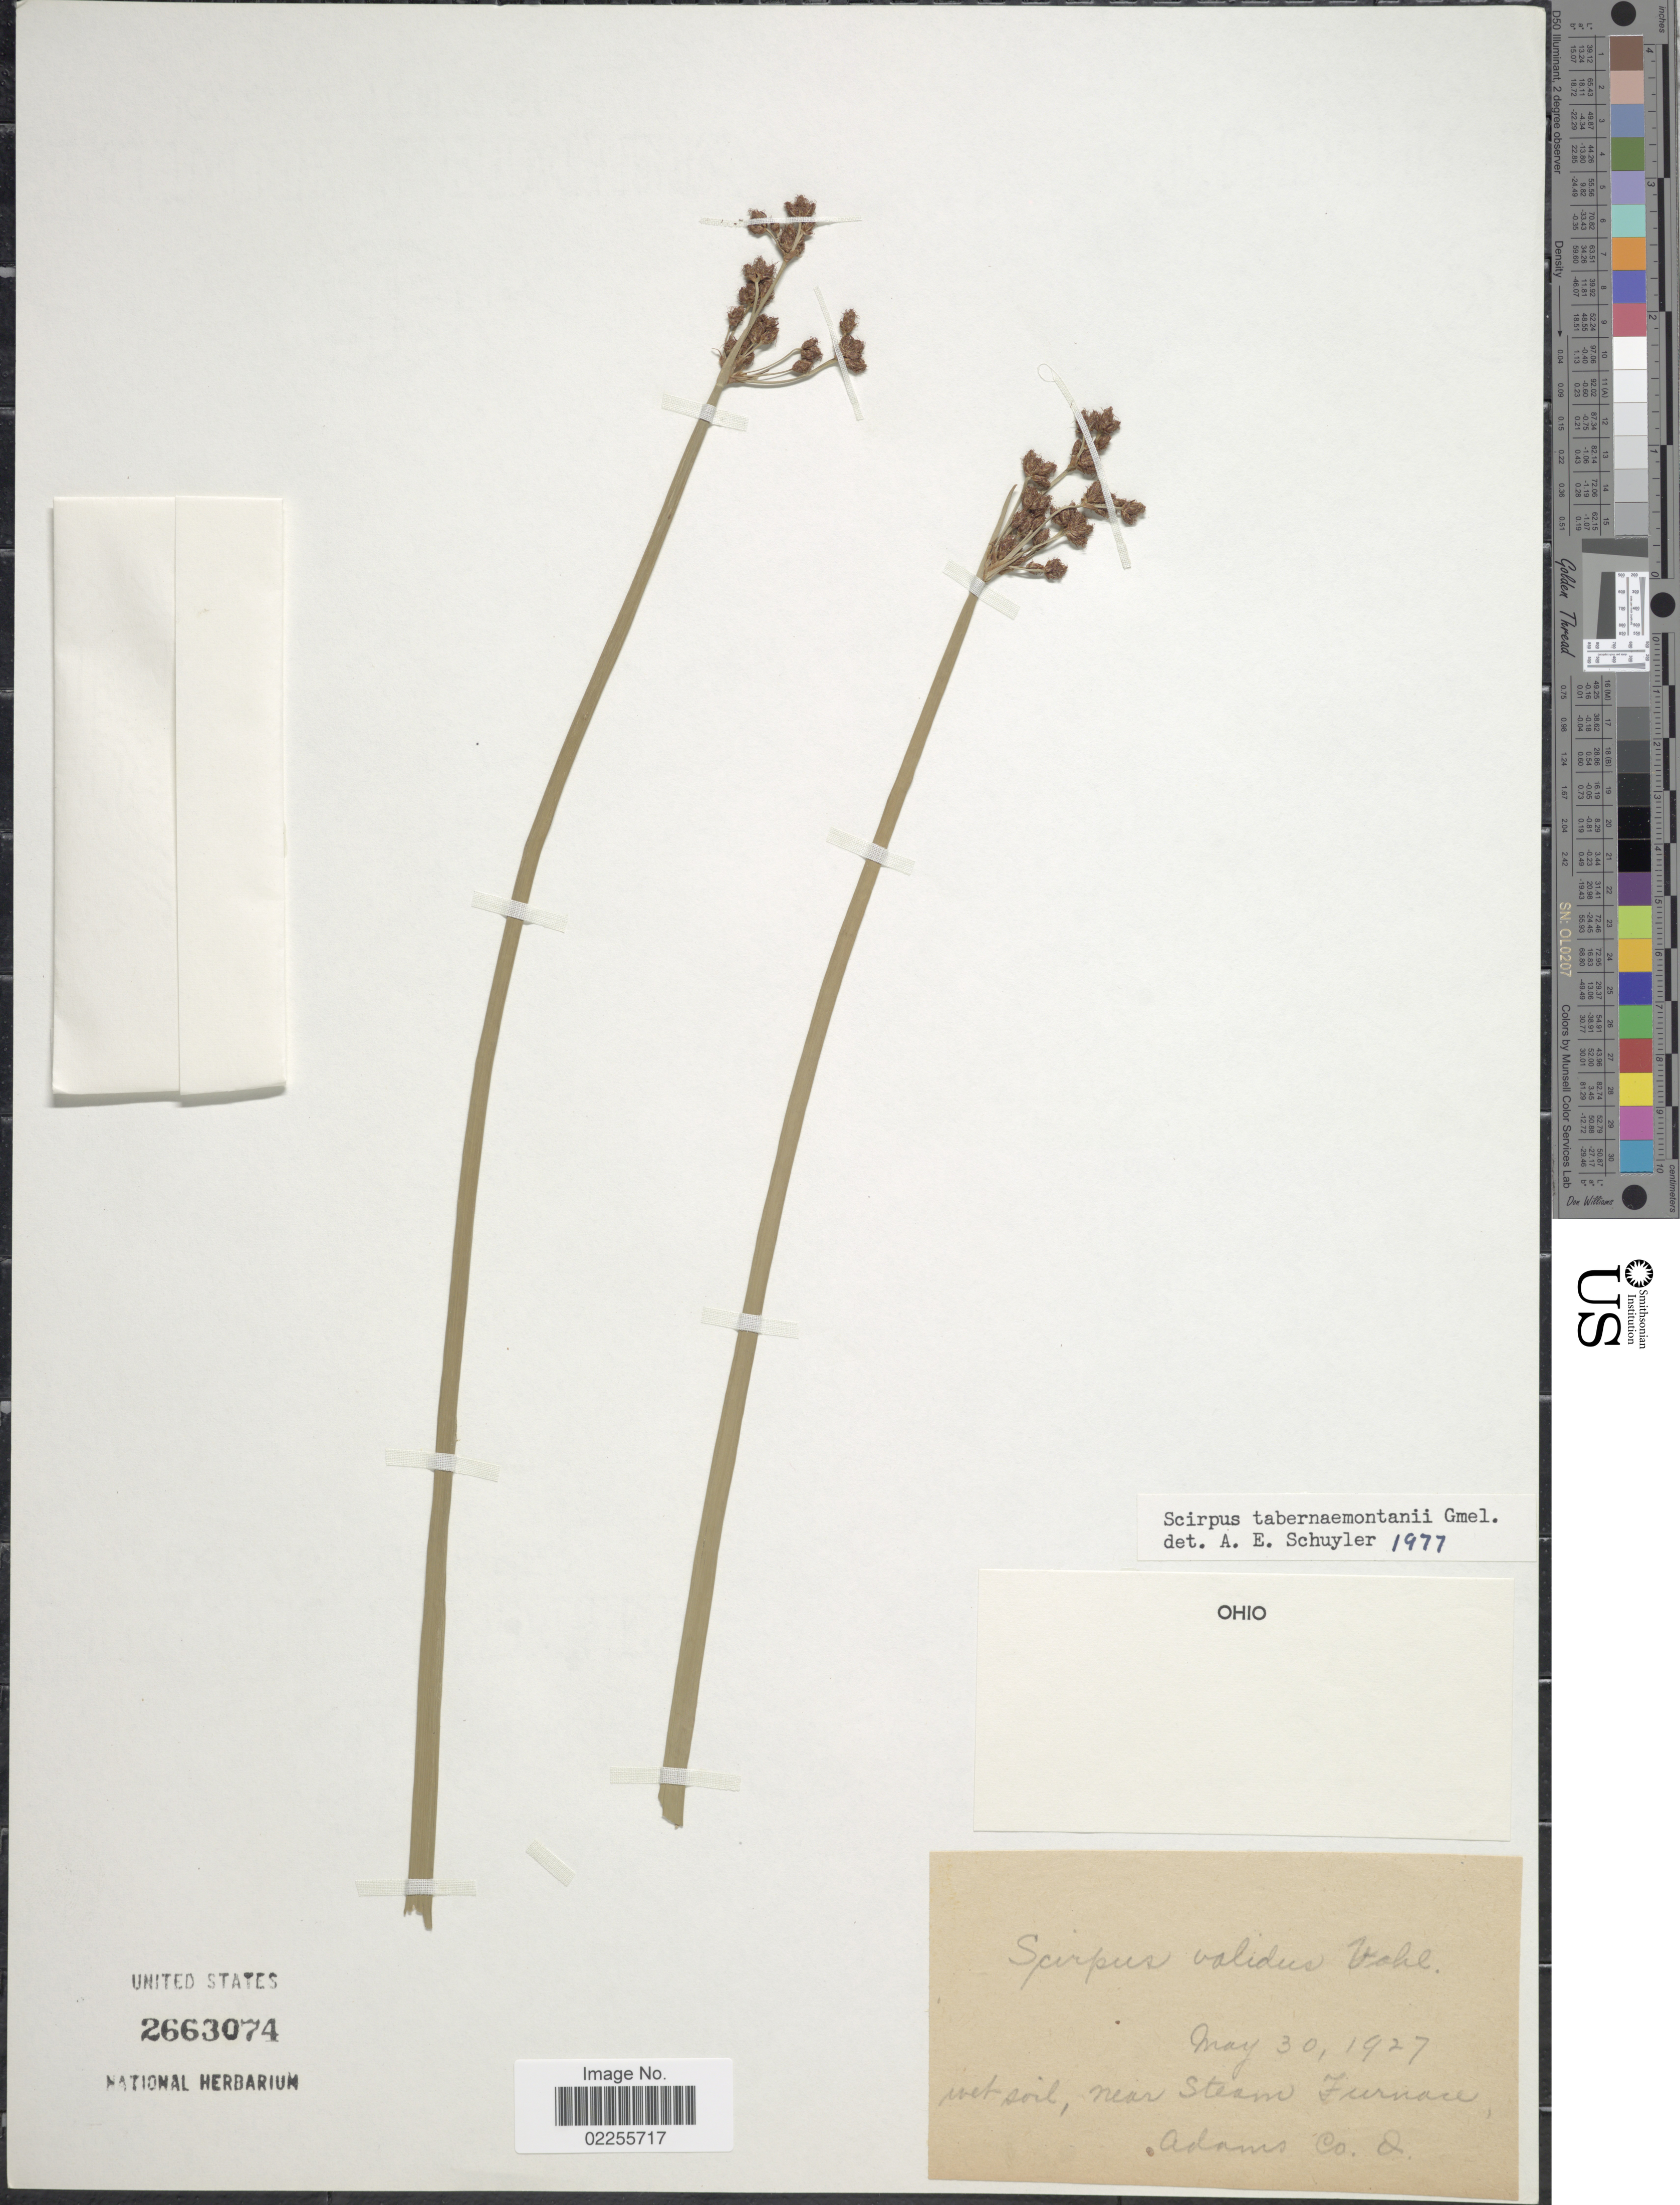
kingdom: Plantae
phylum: Tracheophyta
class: Liliopsida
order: Poales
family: Cyperaceae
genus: Schoenoplectus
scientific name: Schoenoplectus tabernaemontani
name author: (C.C. Gmel.) Palla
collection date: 1927-05-30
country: United States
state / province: Ohio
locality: Near Steam Furnace, Adams Co.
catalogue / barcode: US 2663074